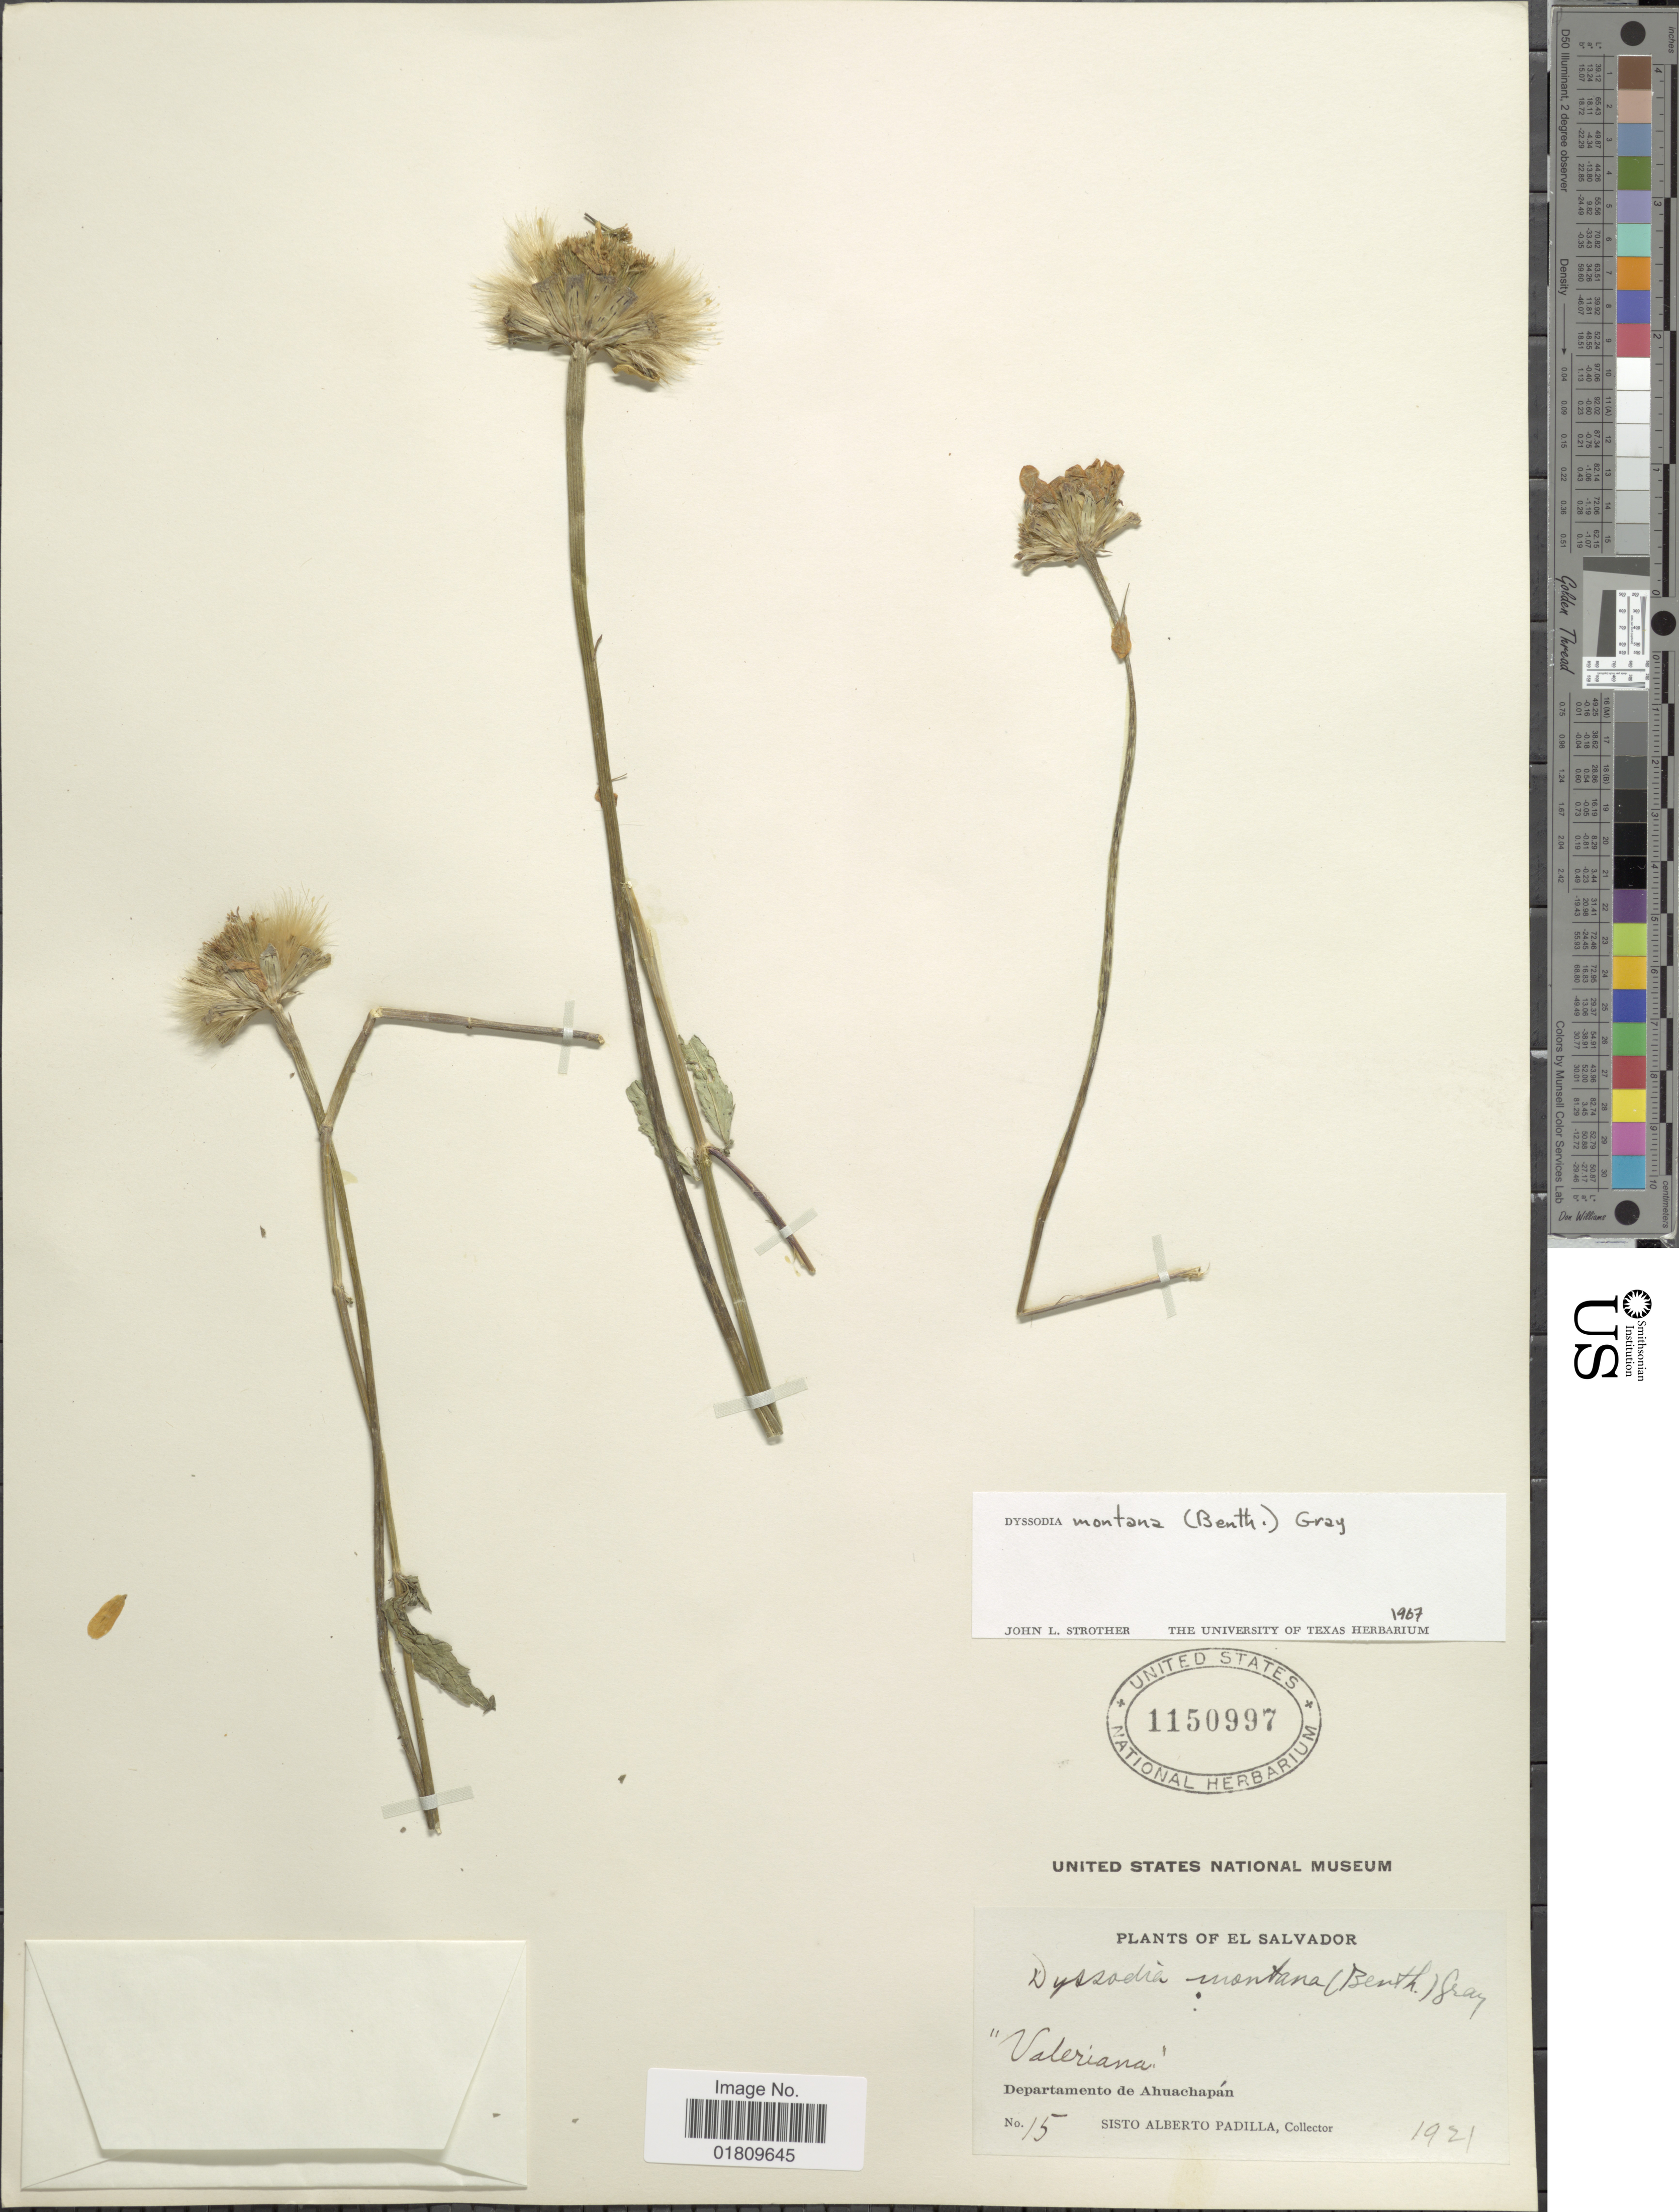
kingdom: Plantae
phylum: Tracheophyta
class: Magnoliopsida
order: Asterales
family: Asteraceae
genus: Dyssodia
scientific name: Dyssodia montana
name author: (Benth.) A. Gray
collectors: S. A. Padilla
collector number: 15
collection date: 1921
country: El Salvador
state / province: Ahuachapan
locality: Valeriana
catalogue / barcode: US 1150997